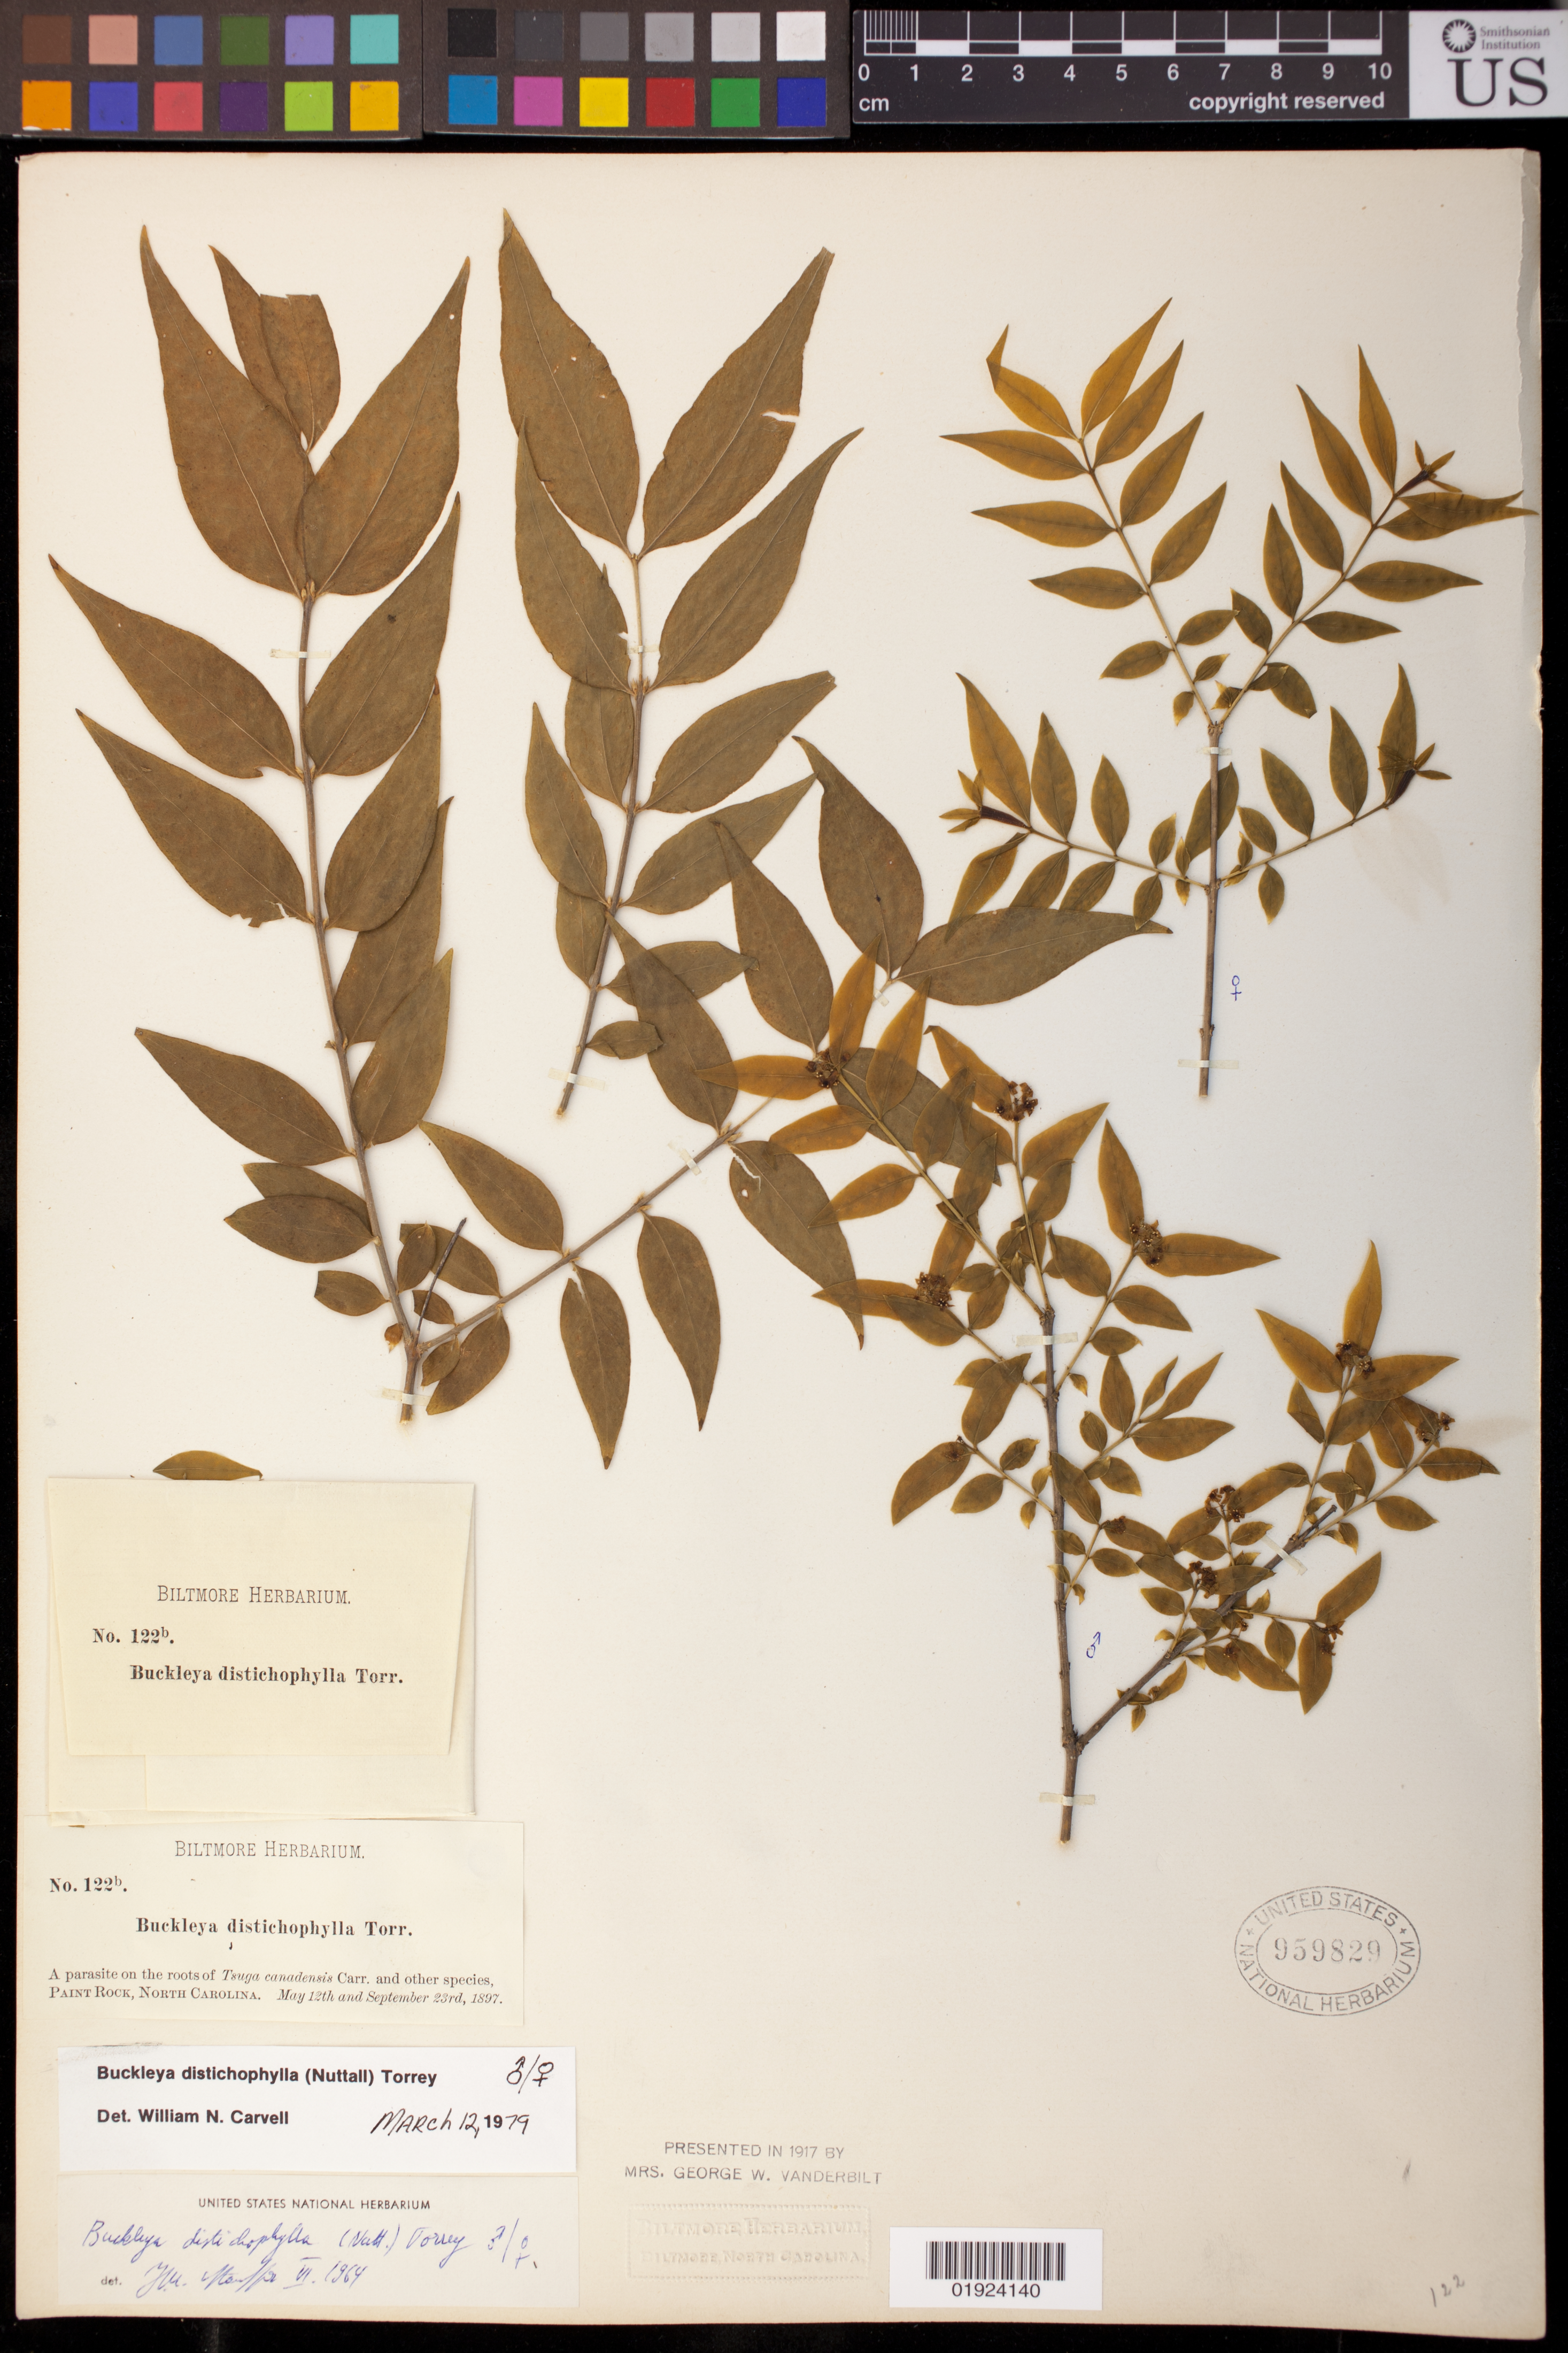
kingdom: Plantae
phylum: Tracheophyta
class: Magnoliopsida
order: Santalales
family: Thesiaceae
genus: Buckleya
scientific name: Buckleya distichophylla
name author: (Nutt.) Torr.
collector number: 122b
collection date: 1897-05-12,1897-09-23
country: United States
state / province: North Carolina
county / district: Madison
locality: Paint Rock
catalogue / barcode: US 959829